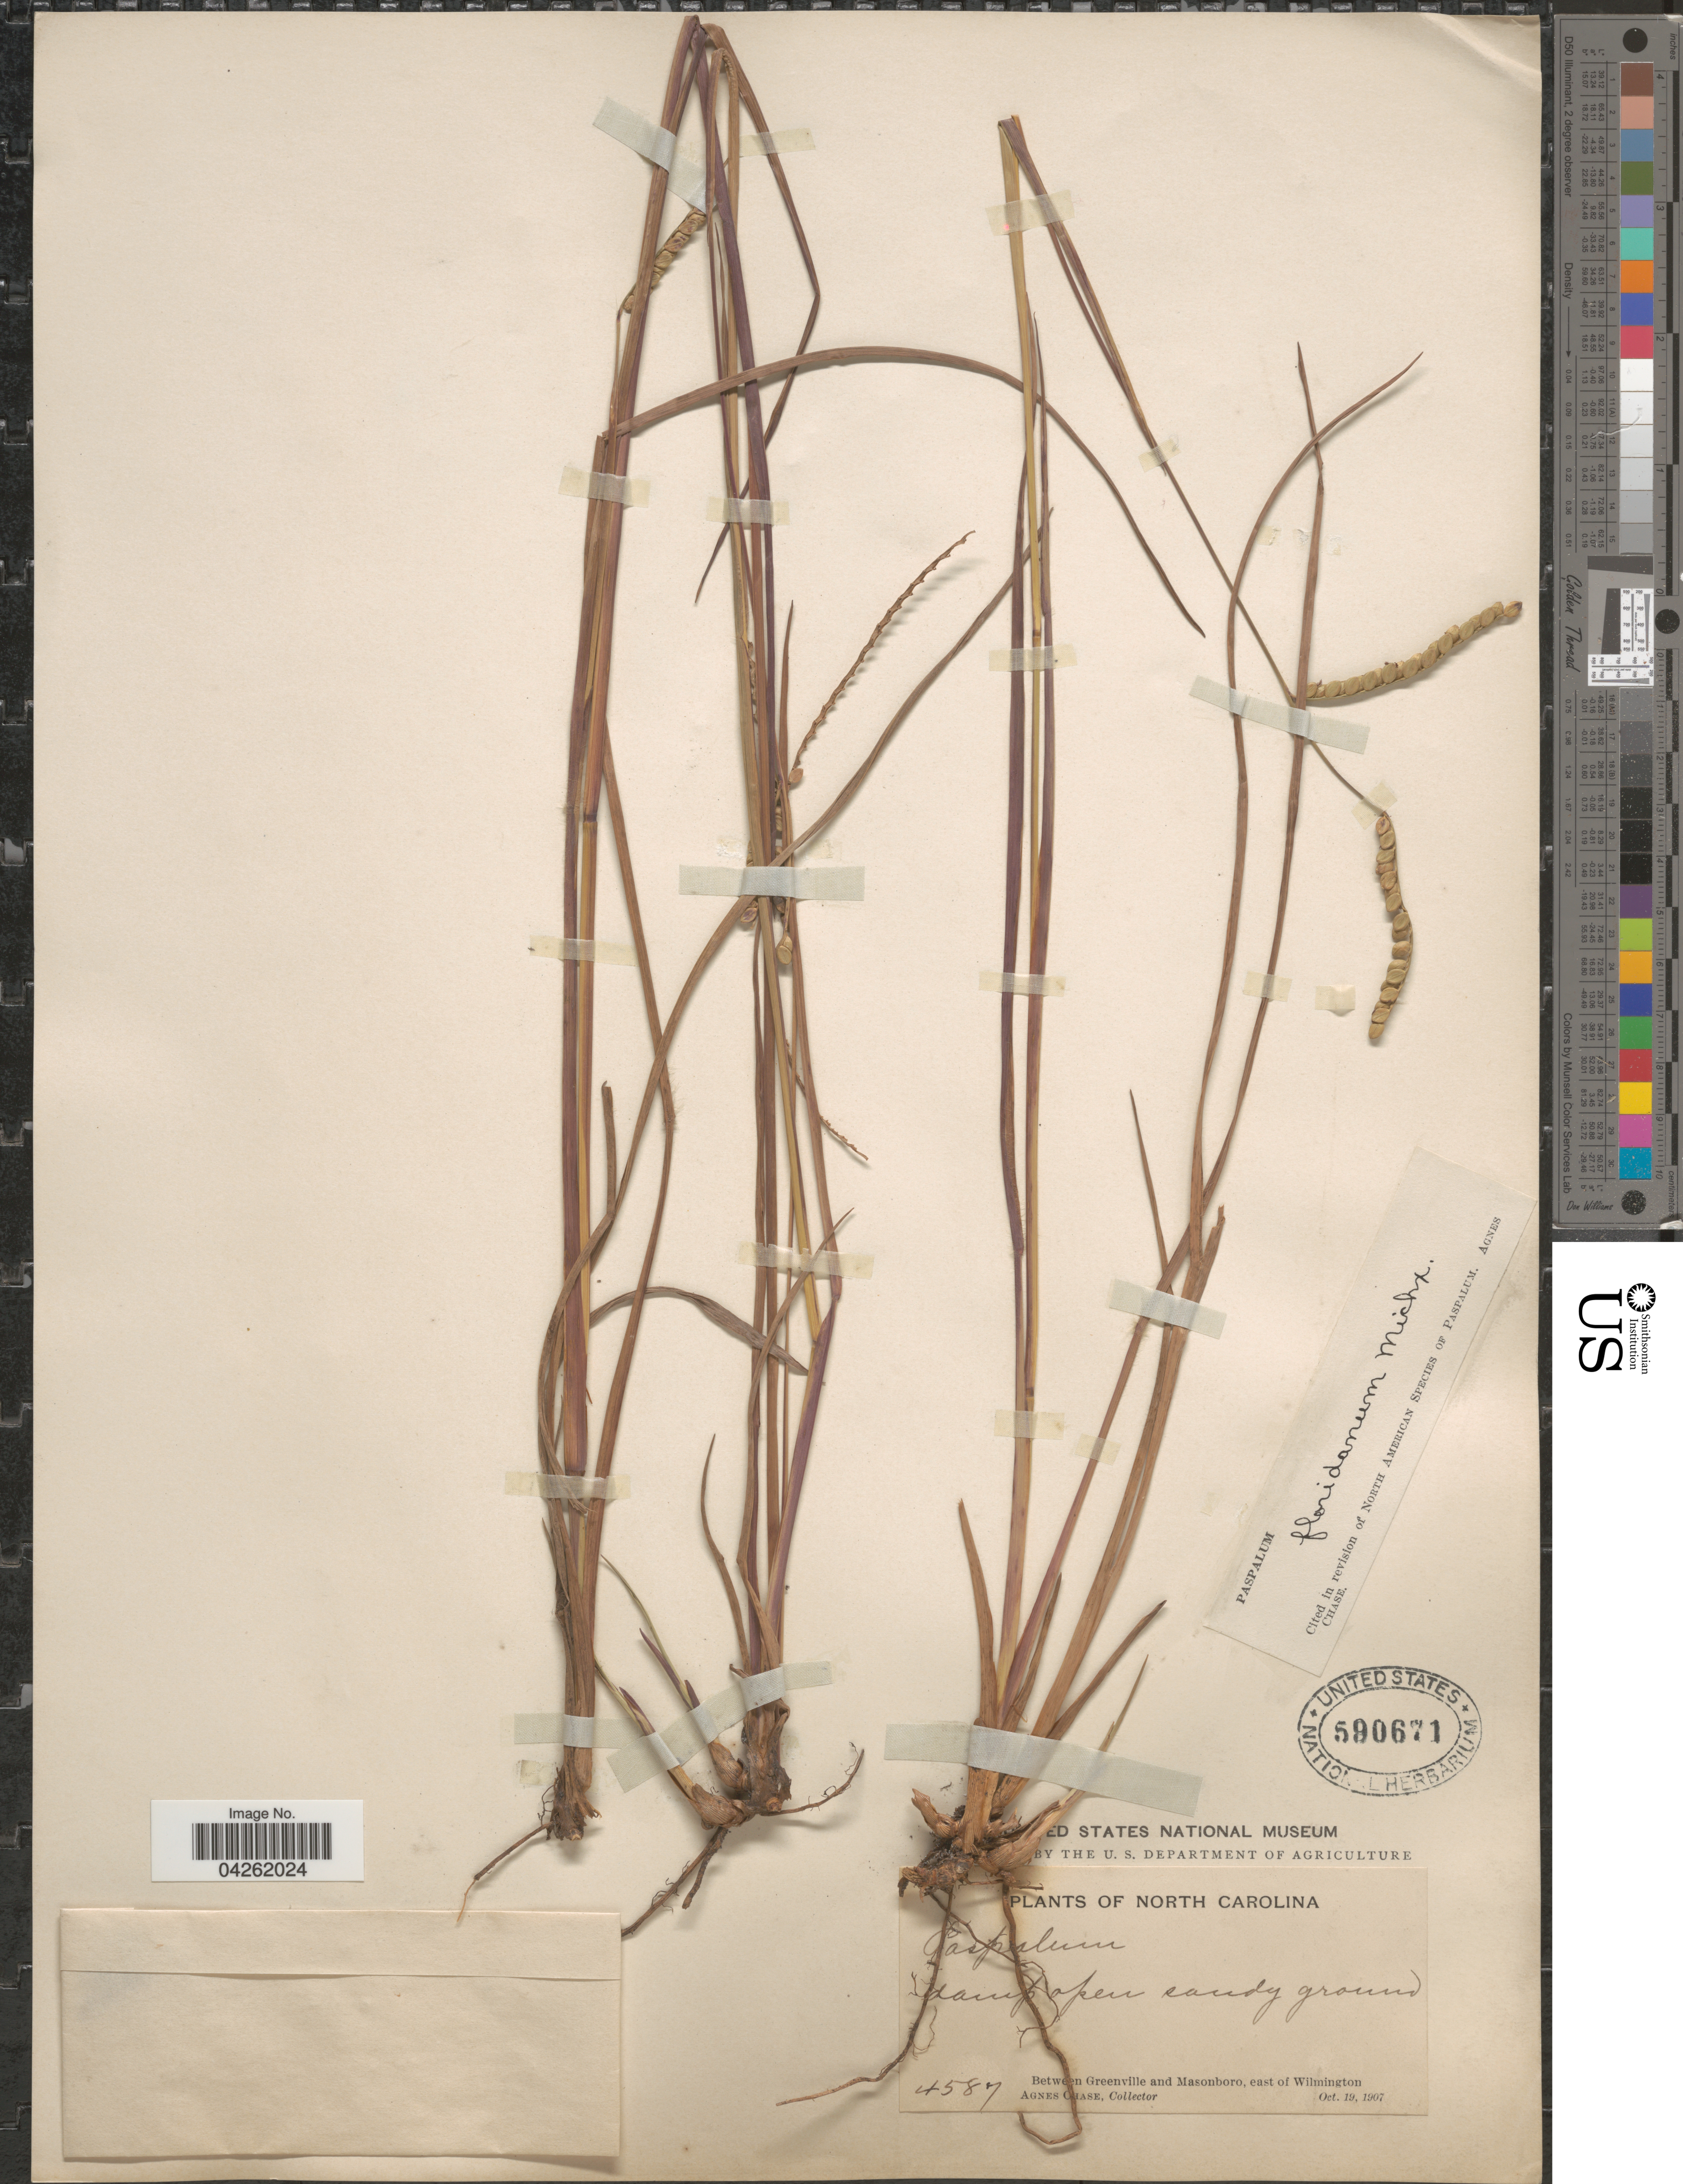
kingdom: Plantae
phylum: Tracheophyta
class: Liliopsida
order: Poales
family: Poaceae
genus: Paspalum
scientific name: Paspalum floridanum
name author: Michx.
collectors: A. Chase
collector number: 4587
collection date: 1907-10-19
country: United States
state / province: North Carolina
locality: Between Greenville and Masonboro, east of Wilmington.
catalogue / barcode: US 590671